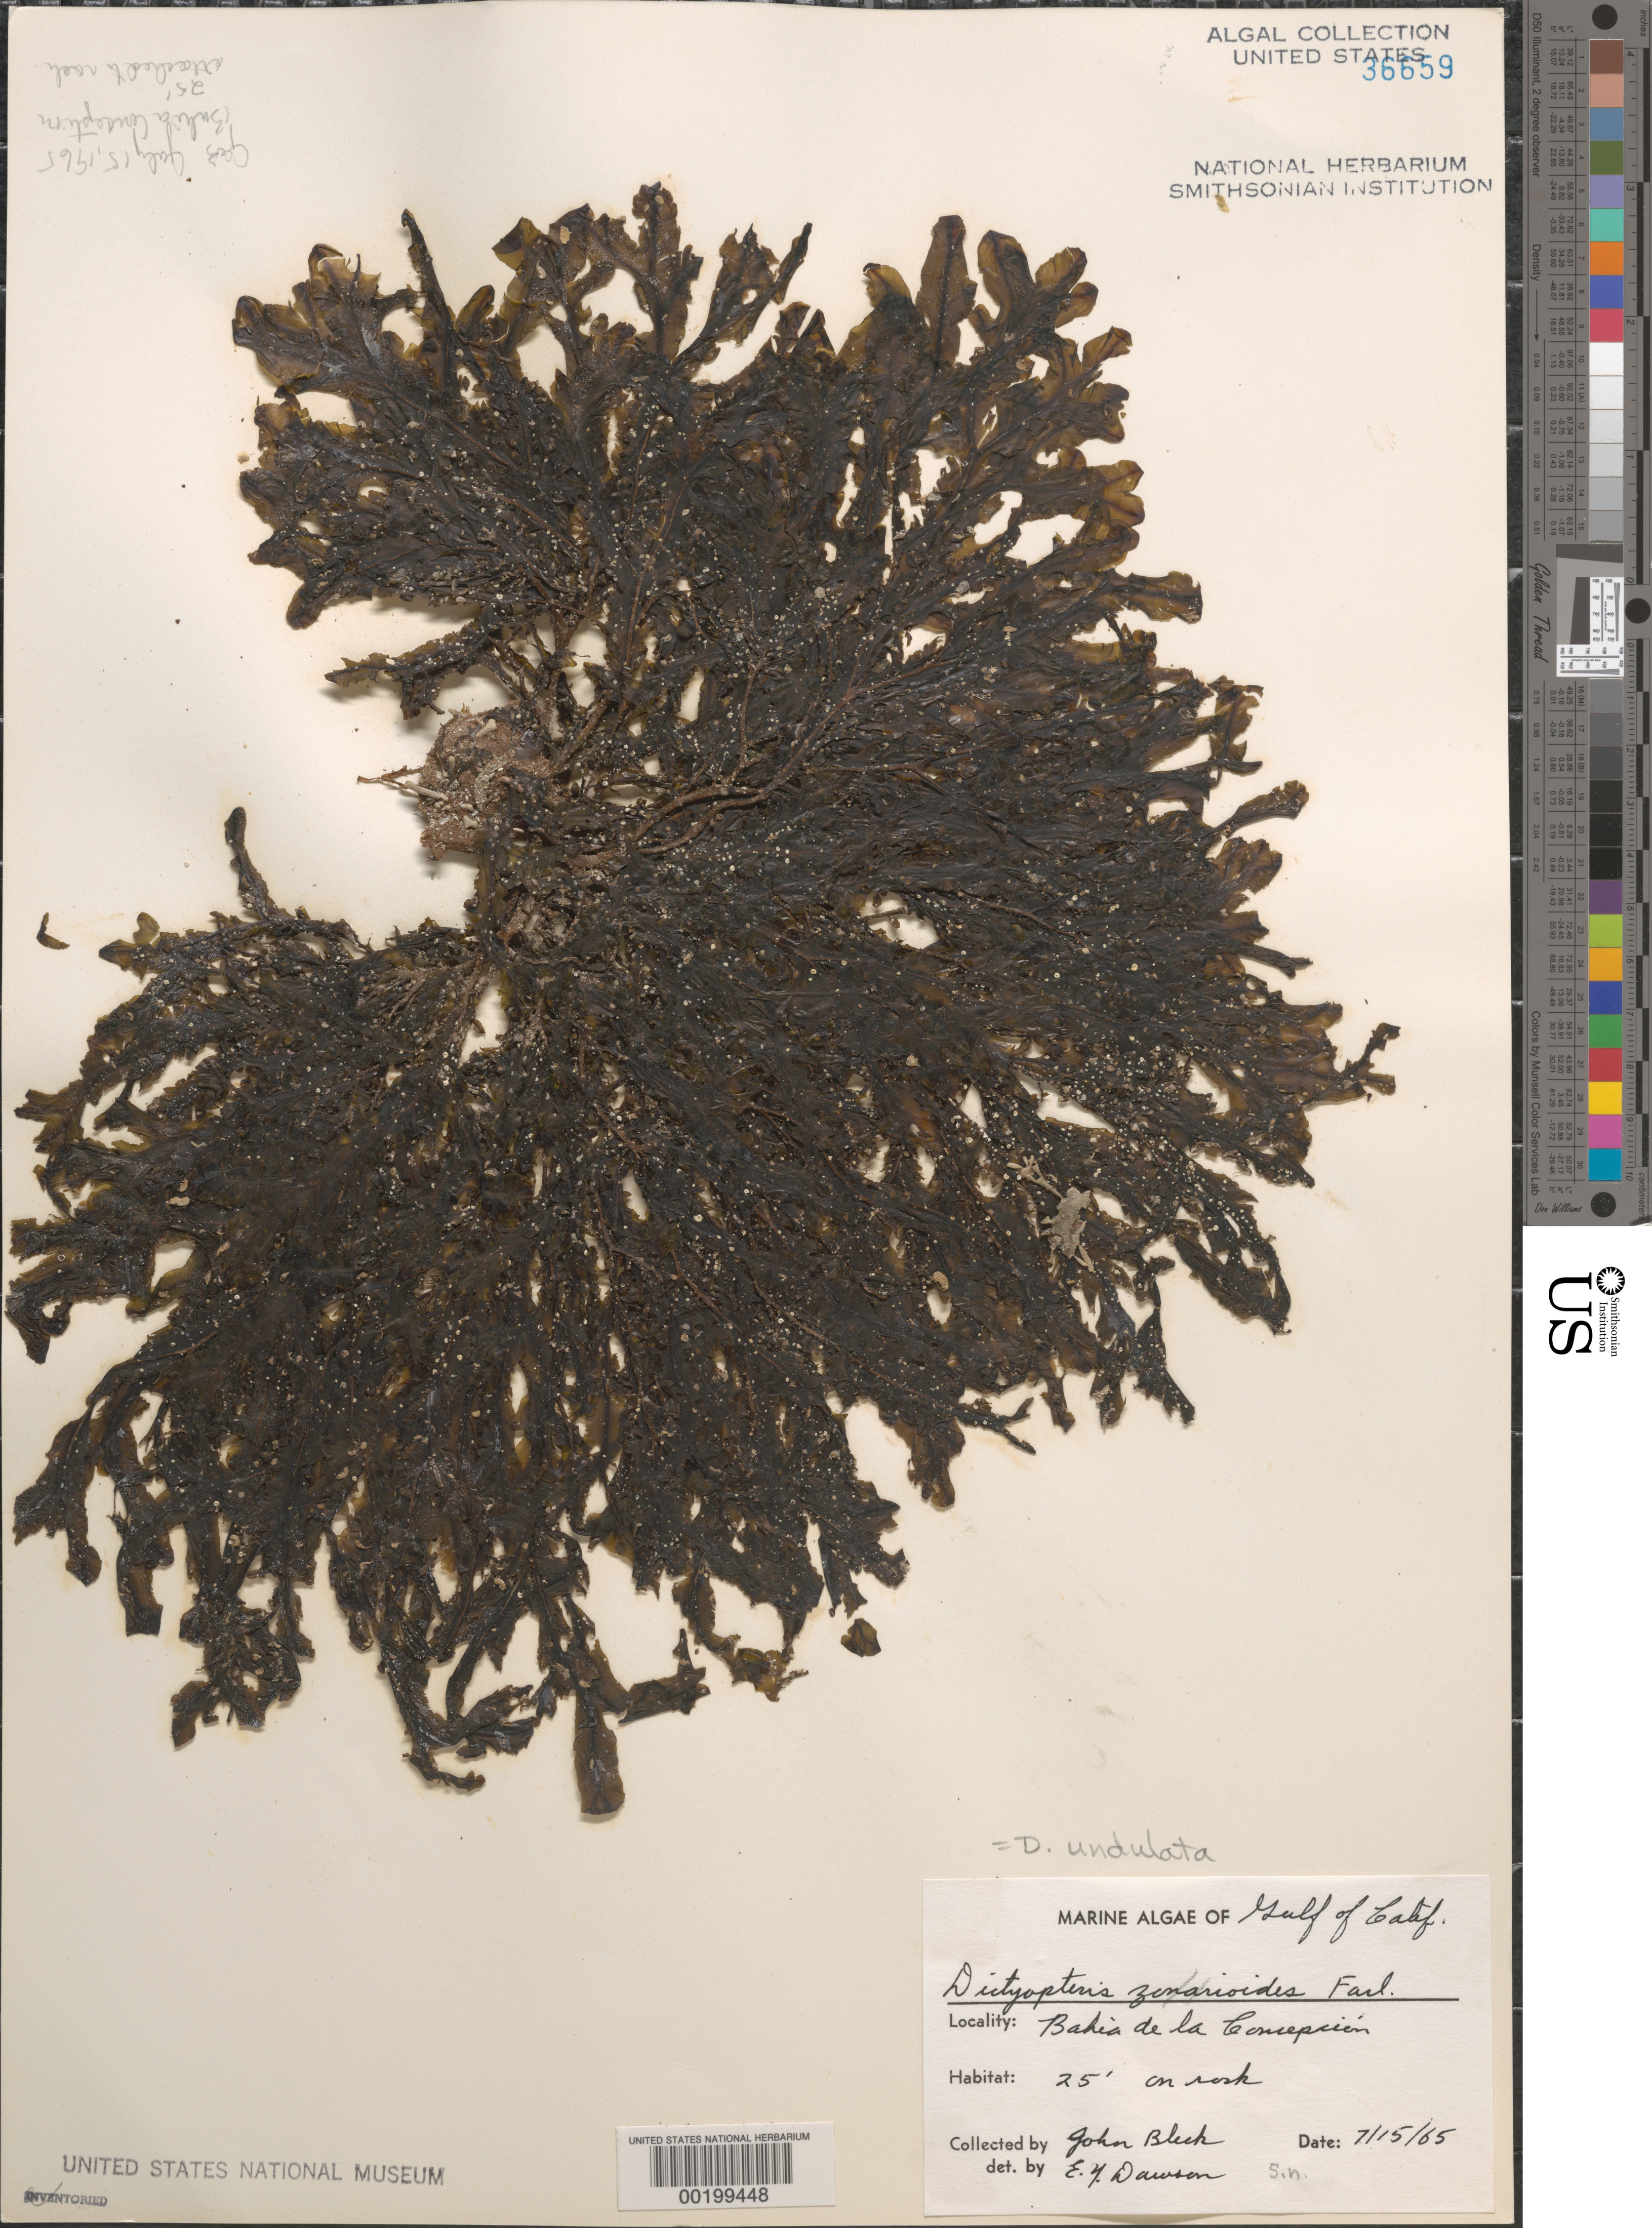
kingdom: Chromista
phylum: Ochrophyta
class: Phaeophyceae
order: Dictyotales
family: Dictyotaceae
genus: Dictyopteris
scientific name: Dictyopteris undulata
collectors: J. Bleck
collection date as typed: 15 Jul 1965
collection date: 1965-07-15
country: Mexico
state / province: Baja California Sur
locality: Bahia de La Concepcion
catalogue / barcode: US 36659